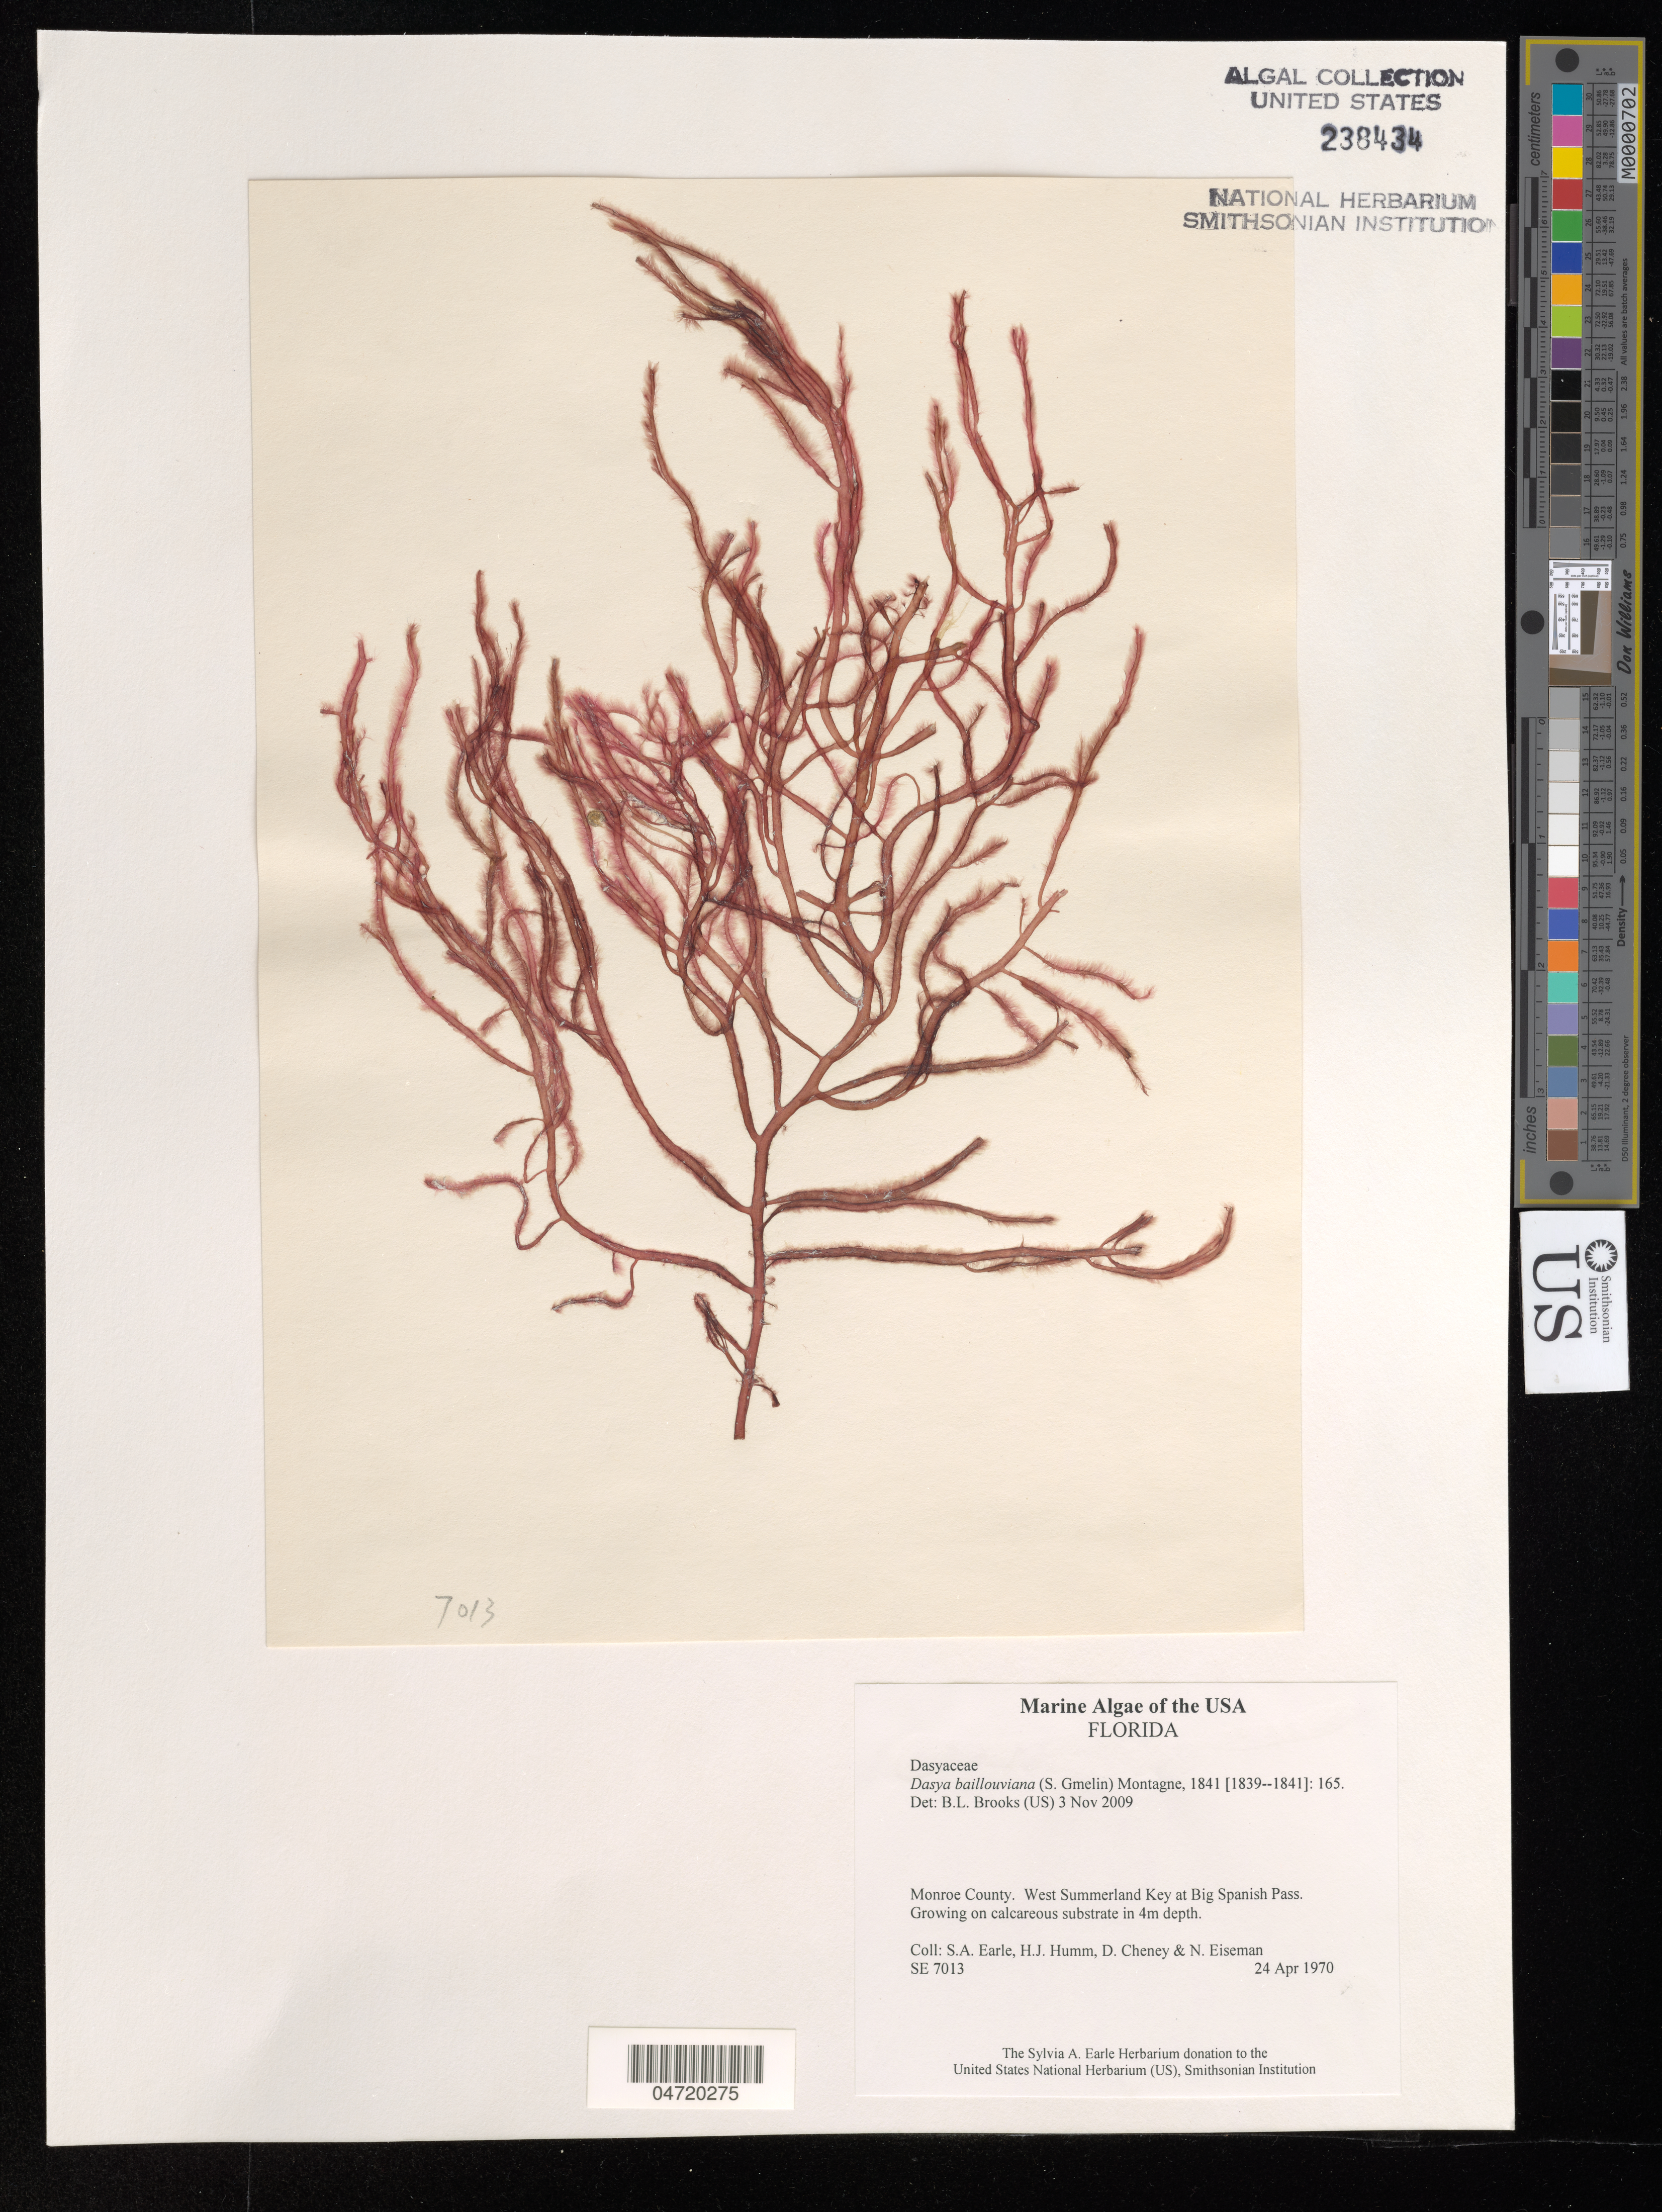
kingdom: Plantae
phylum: Rhodophyta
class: Florideophyceae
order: Ceramiales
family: Dasyaceae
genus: Dasya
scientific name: Dasya pedicellata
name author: (C. Agardh) C. Agardh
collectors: S. A. Earle, H. J. Humm, D. Cheney & N. J. Eiseman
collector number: SE7013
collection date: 1970-04-24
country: United States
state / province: Florida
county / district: Monroe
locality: Monroe County. West Summerland Key at Big Spanish Pass.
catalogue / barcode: US 238434